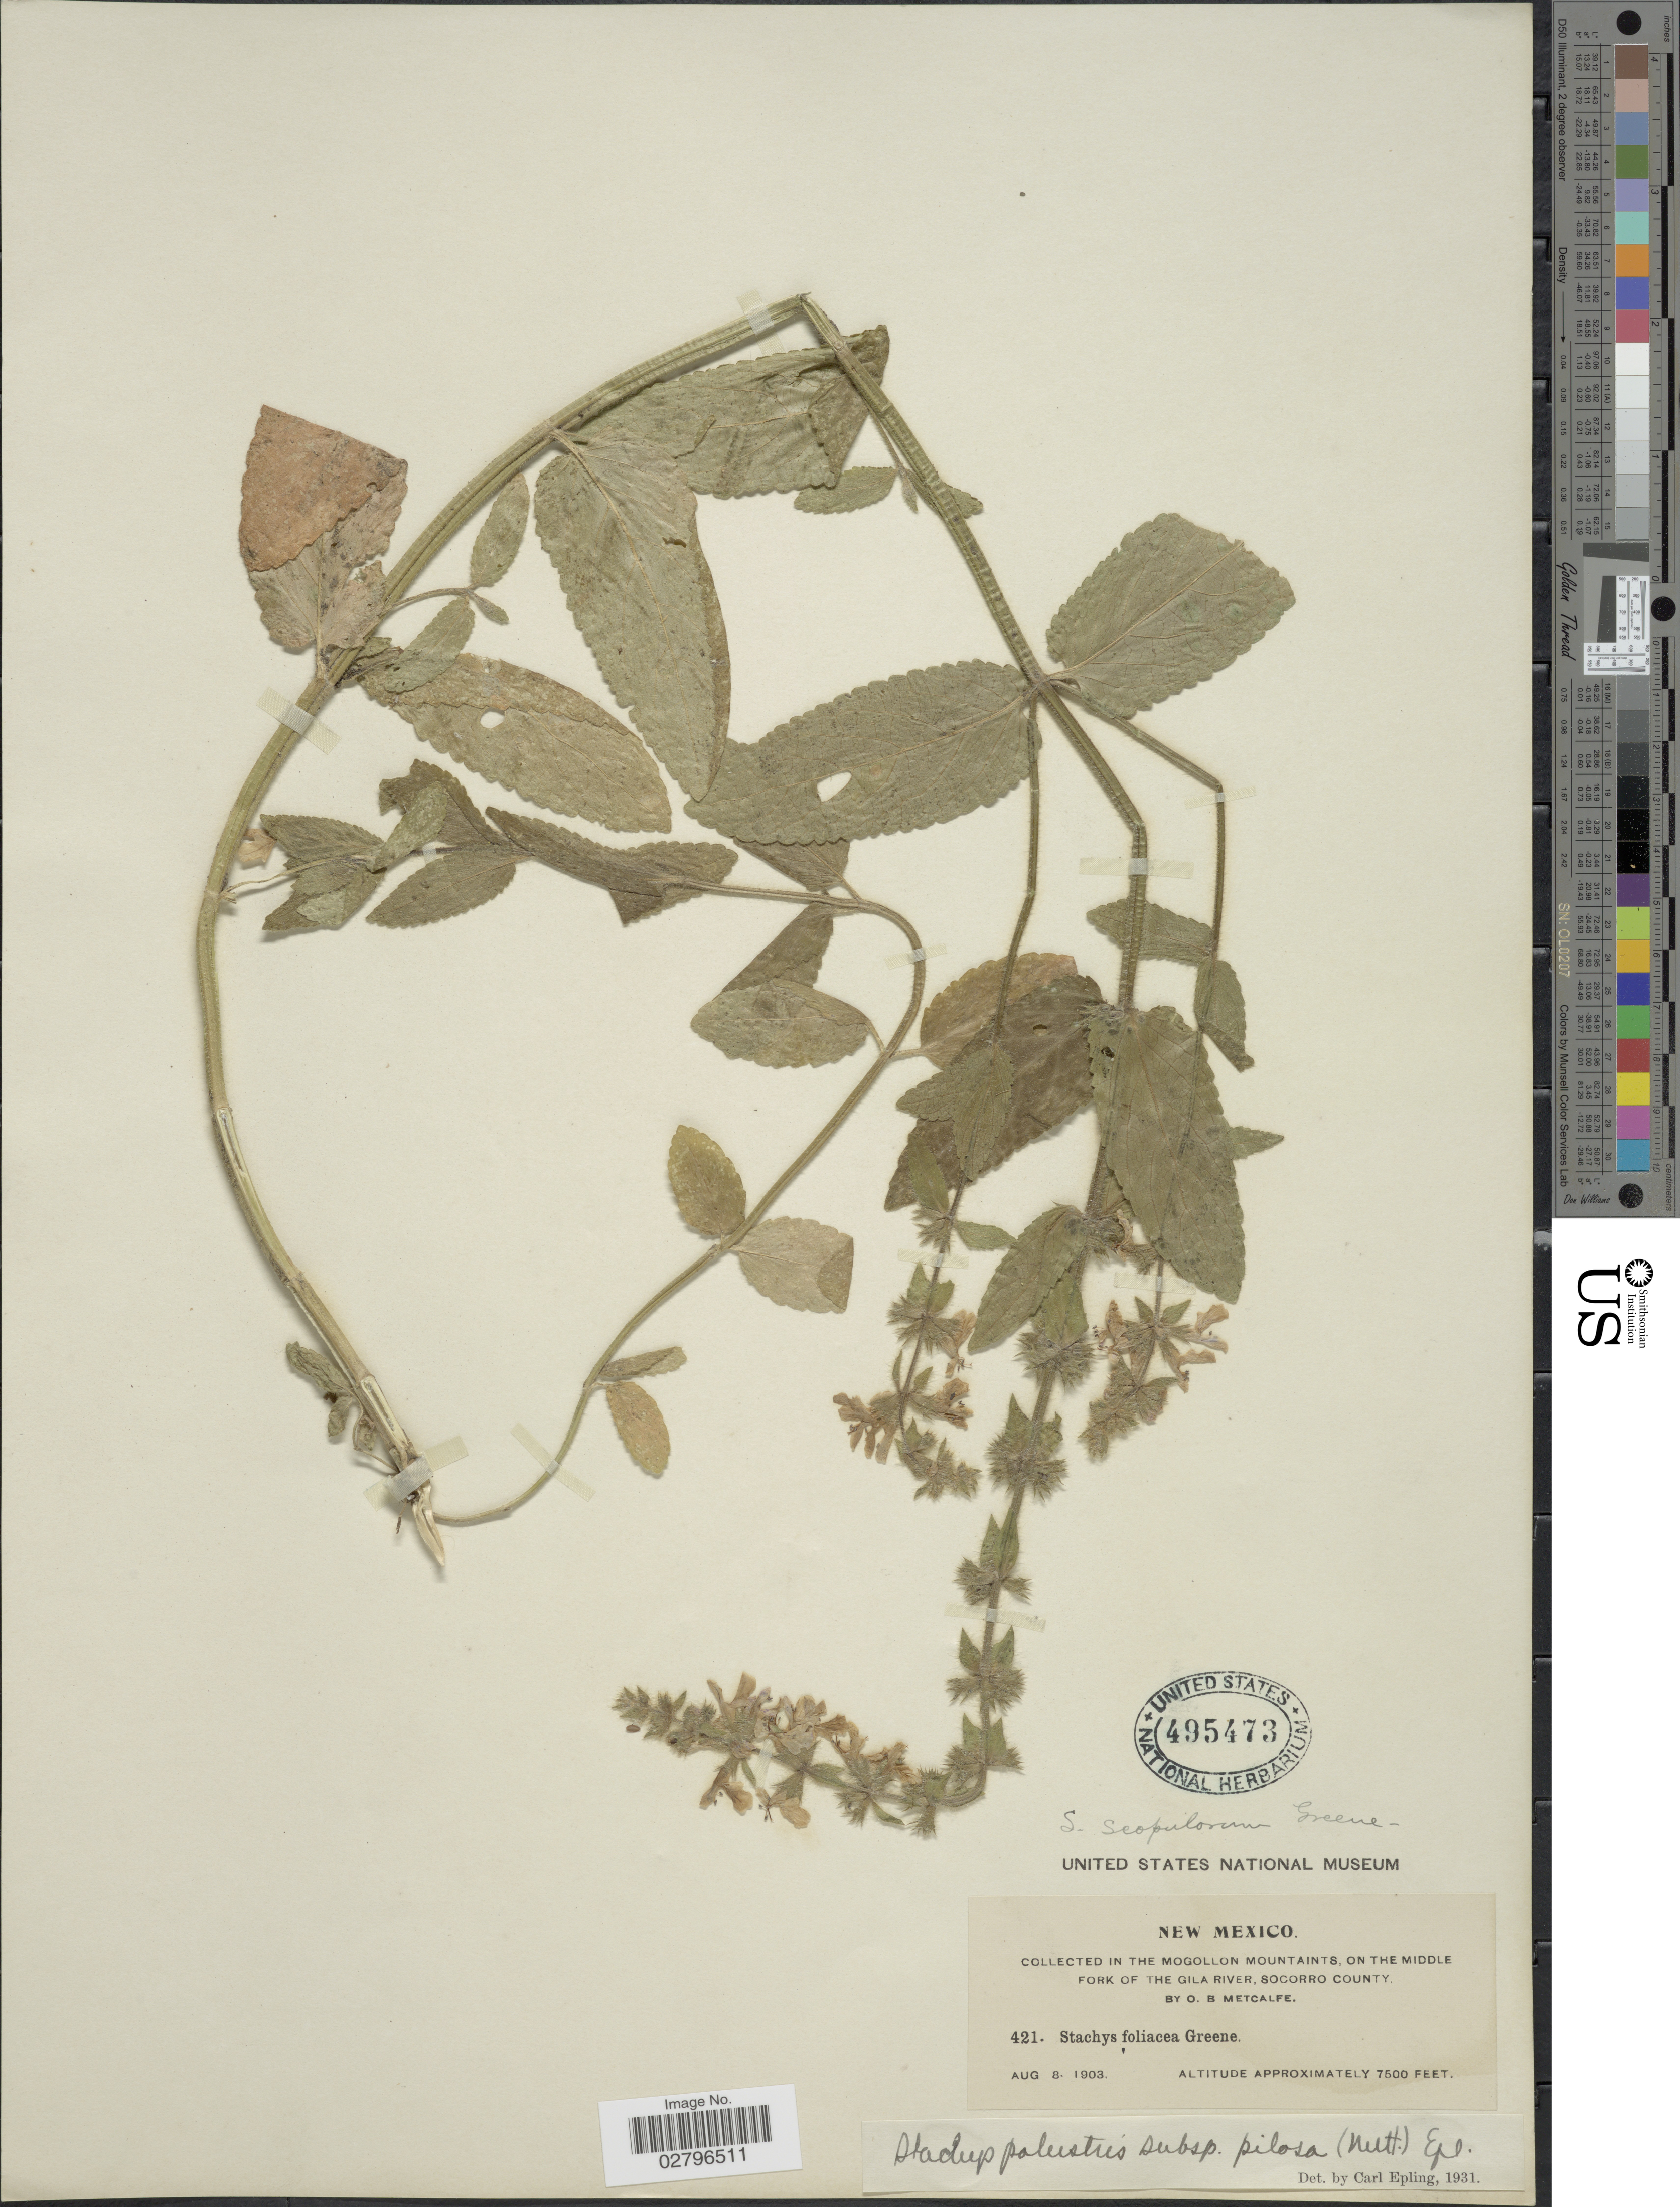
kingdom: Plantae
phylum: Tracheophyta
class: Magnoliopsida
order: Lamiales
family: Lamiaceae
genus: Stachys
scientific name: Stachys palustris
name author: L.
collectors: O. B. Metcalfe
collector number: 421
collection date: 1903-08-08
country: United States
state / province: New Mexico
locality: In the Mogollon Mountaints, on the Middle Fork of the Gila River, Socorro County.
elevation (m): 2286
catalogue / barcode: US 495473